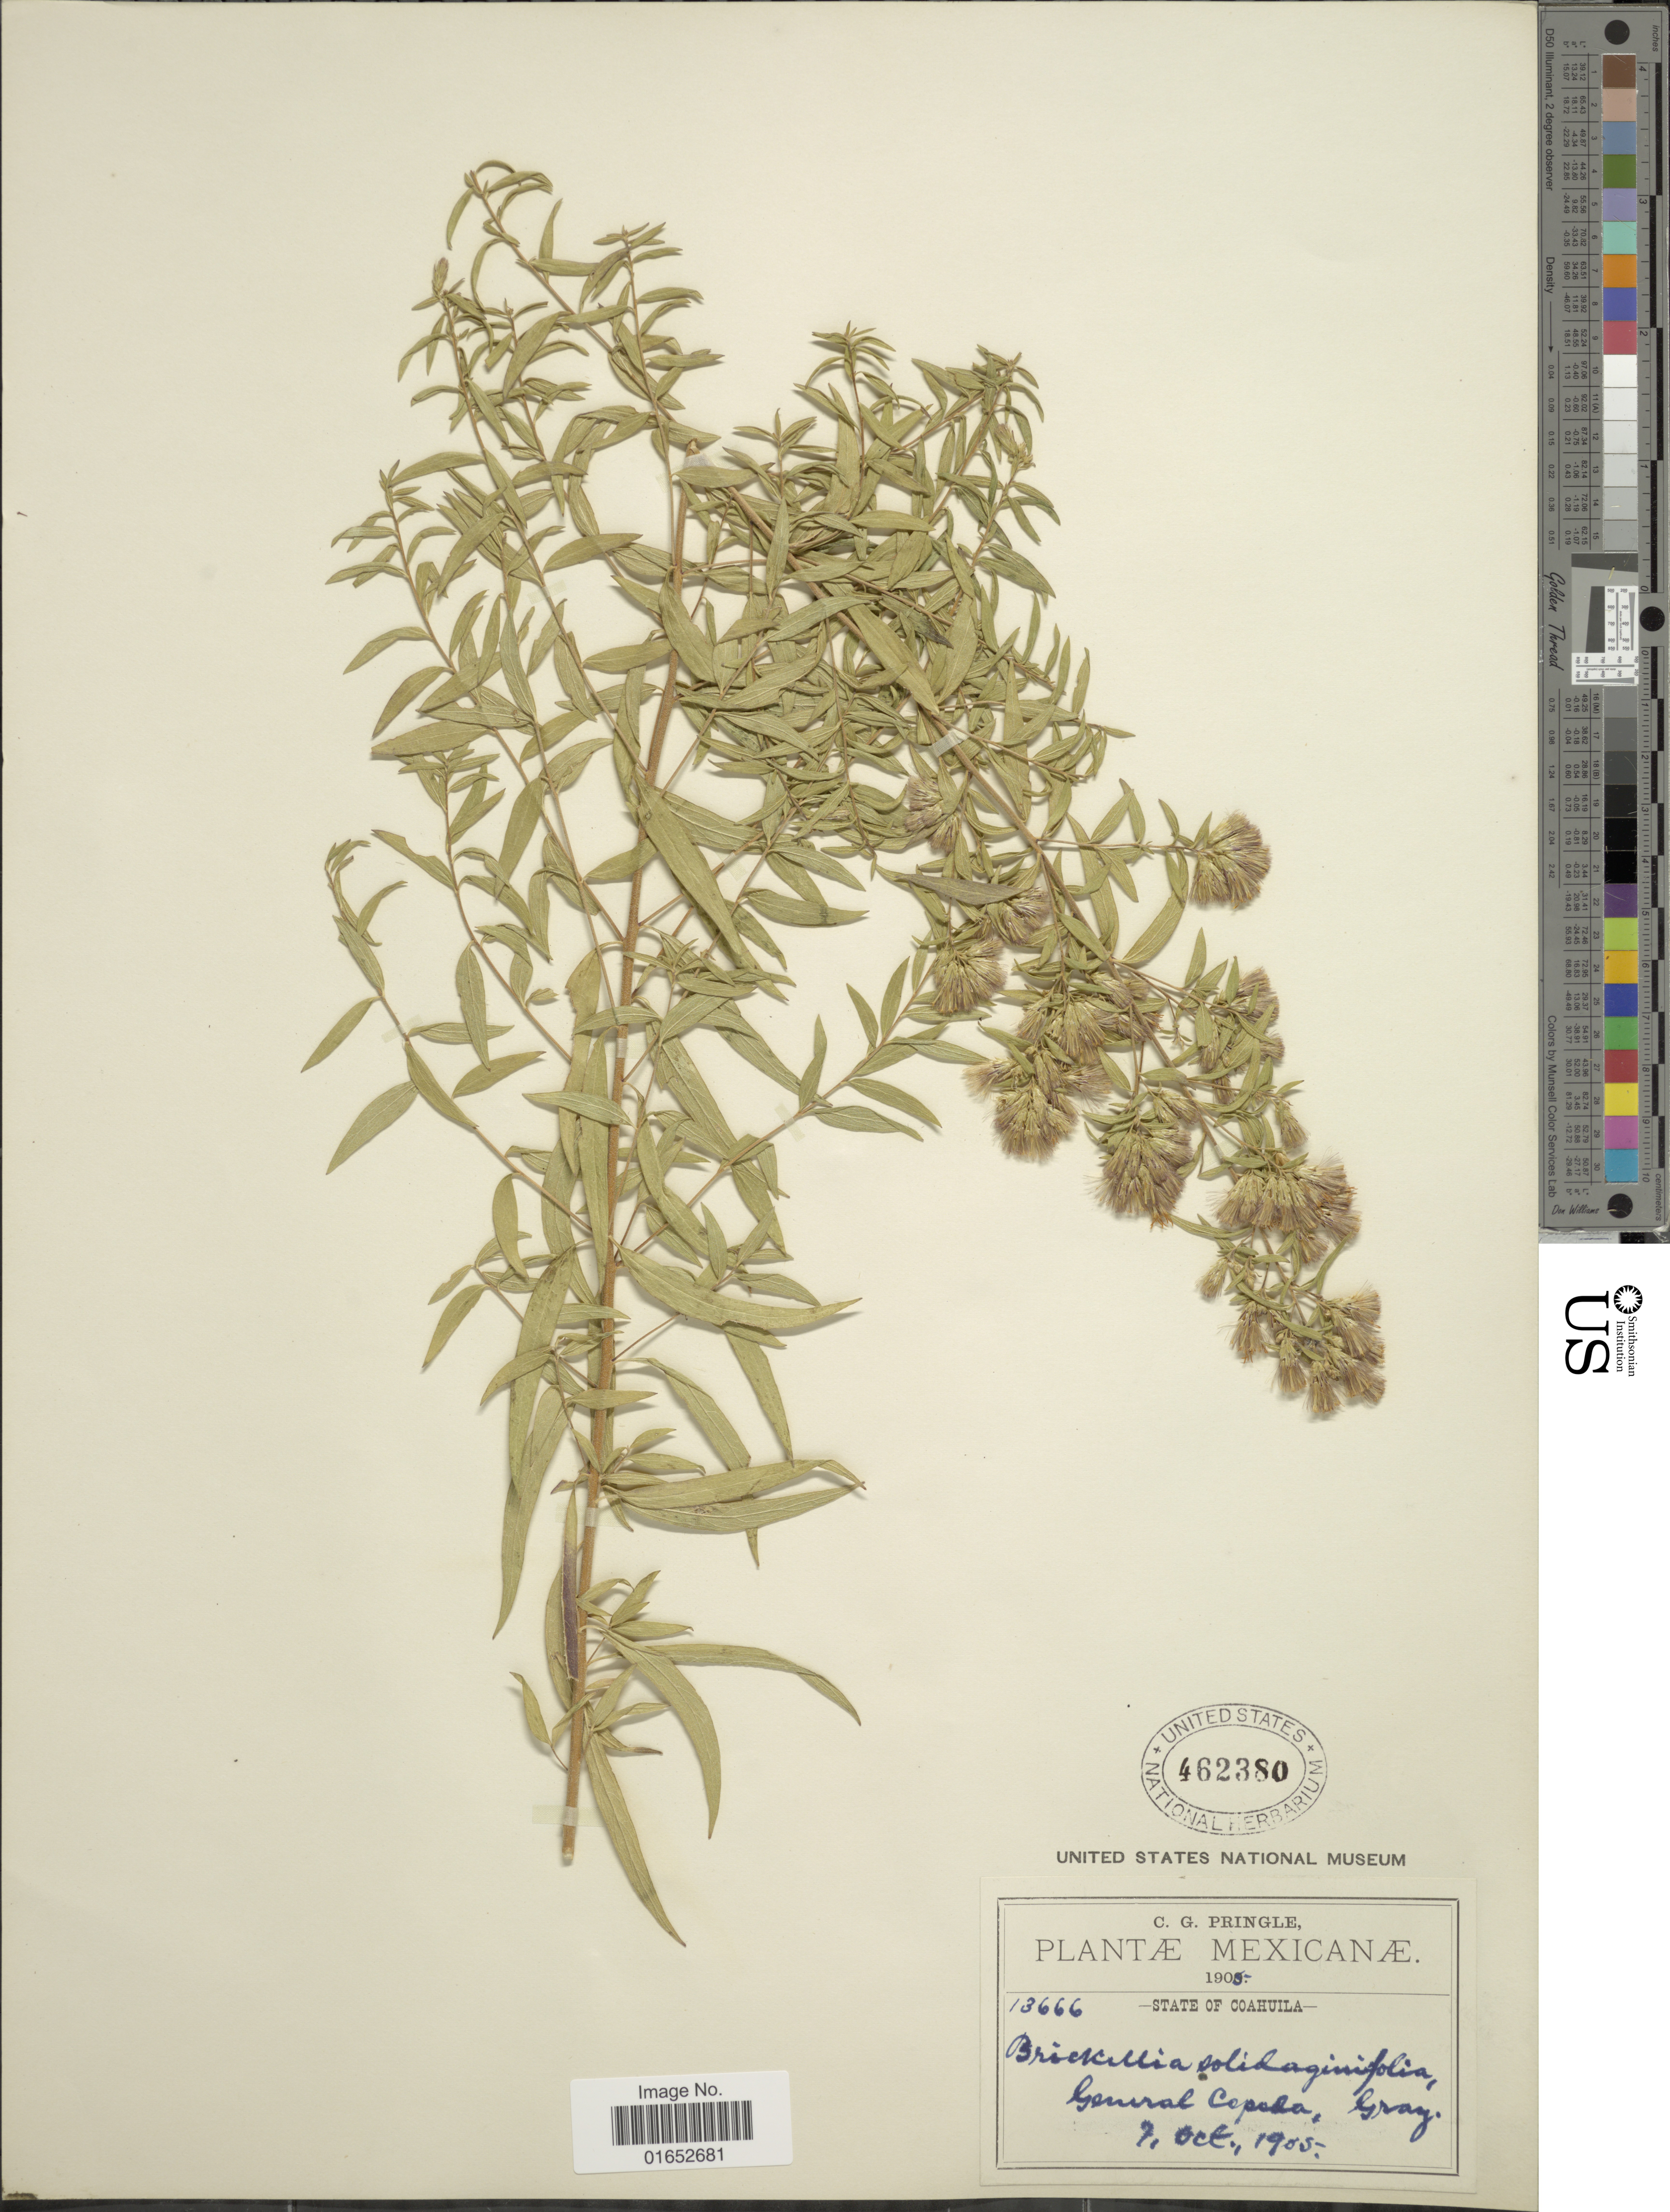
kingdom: Plantae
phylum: Tracheophyta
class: Magnoliopsida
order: Asterales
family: Asteraceae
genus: Asanthus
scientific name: Asanthus solidaginifolius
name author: (A. Gray) R.M. King & H. Rob.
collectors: C. G. Pringle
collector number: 13666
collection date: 1905-10-07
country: Mexico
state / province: Coahuila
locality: General Copala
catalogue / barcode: US 462380